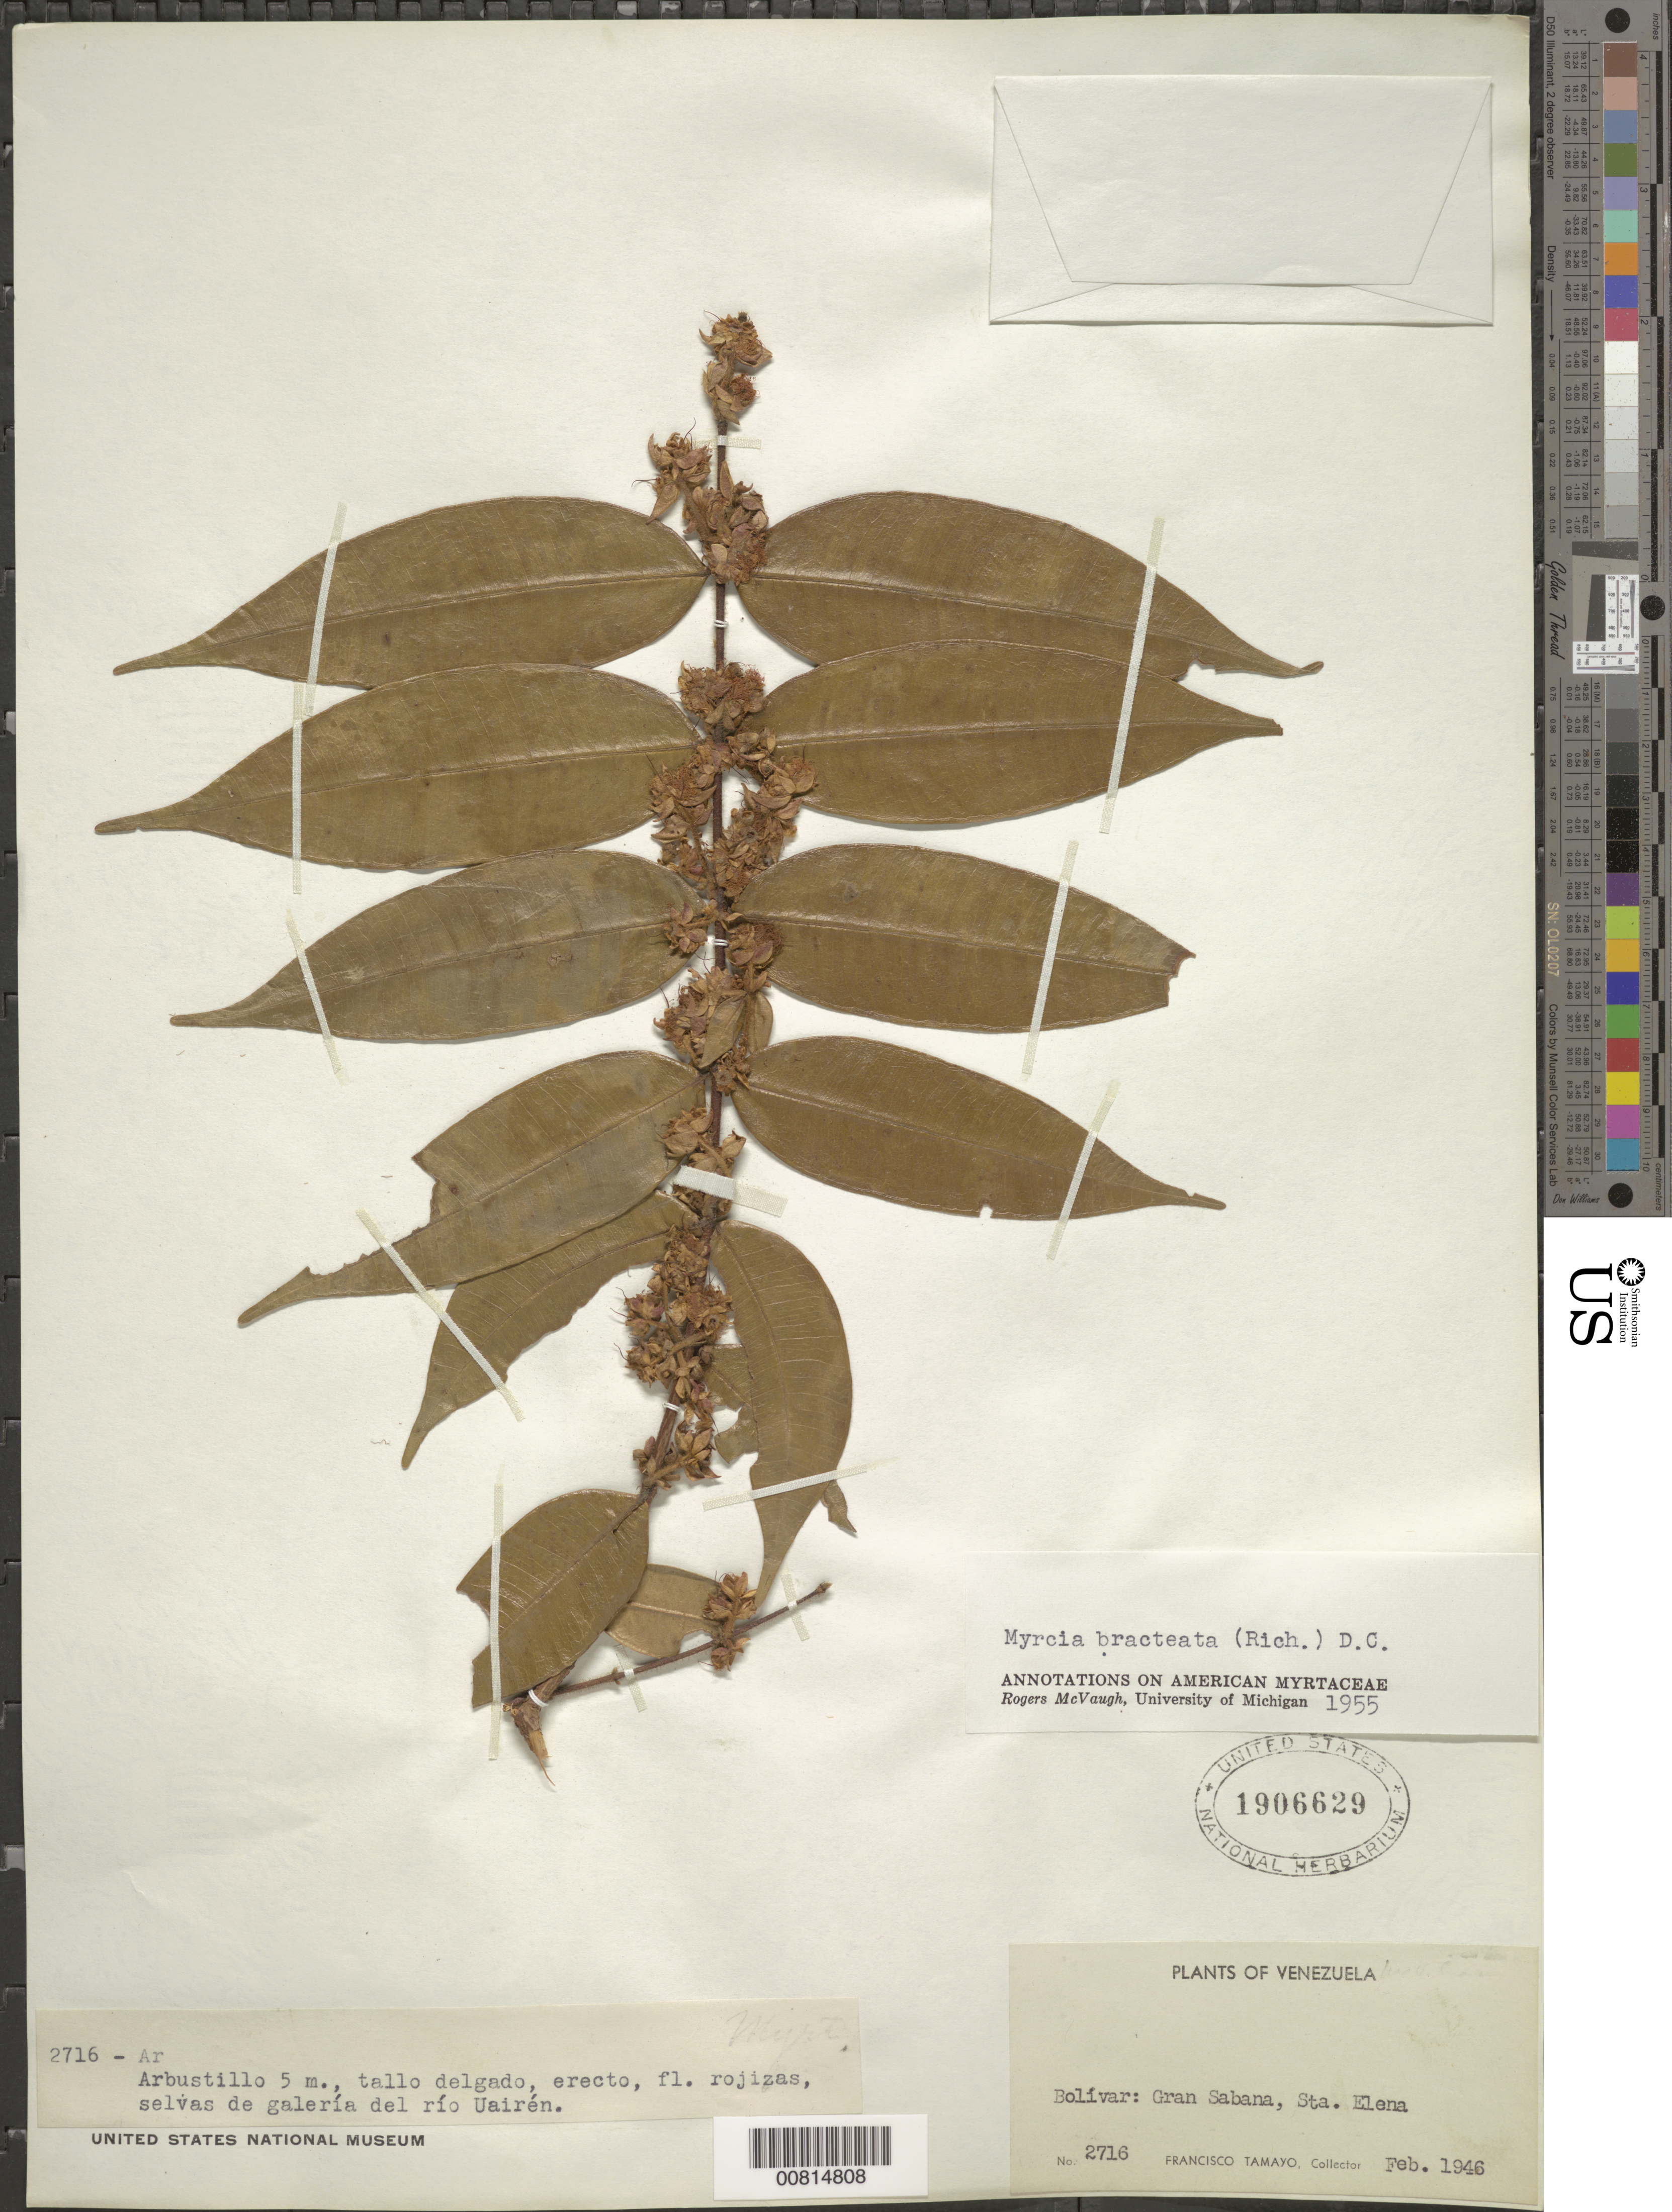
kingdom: Plantae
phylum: Tracheophyta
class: Magnoliopsida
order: Myrtales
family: Myrtaceae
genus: Myrcia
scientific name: Myrcia bracteata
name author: (Rich.) DC.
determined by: McVaugh, R.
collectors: F. Tamayo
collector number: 2716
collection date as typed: Feb-46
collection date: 1946-02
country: Venezuela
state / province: Bolívar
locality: Gran Sabana, Sta. Elena, Río Uairén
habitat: Gallery forest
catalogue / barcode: US 1906629